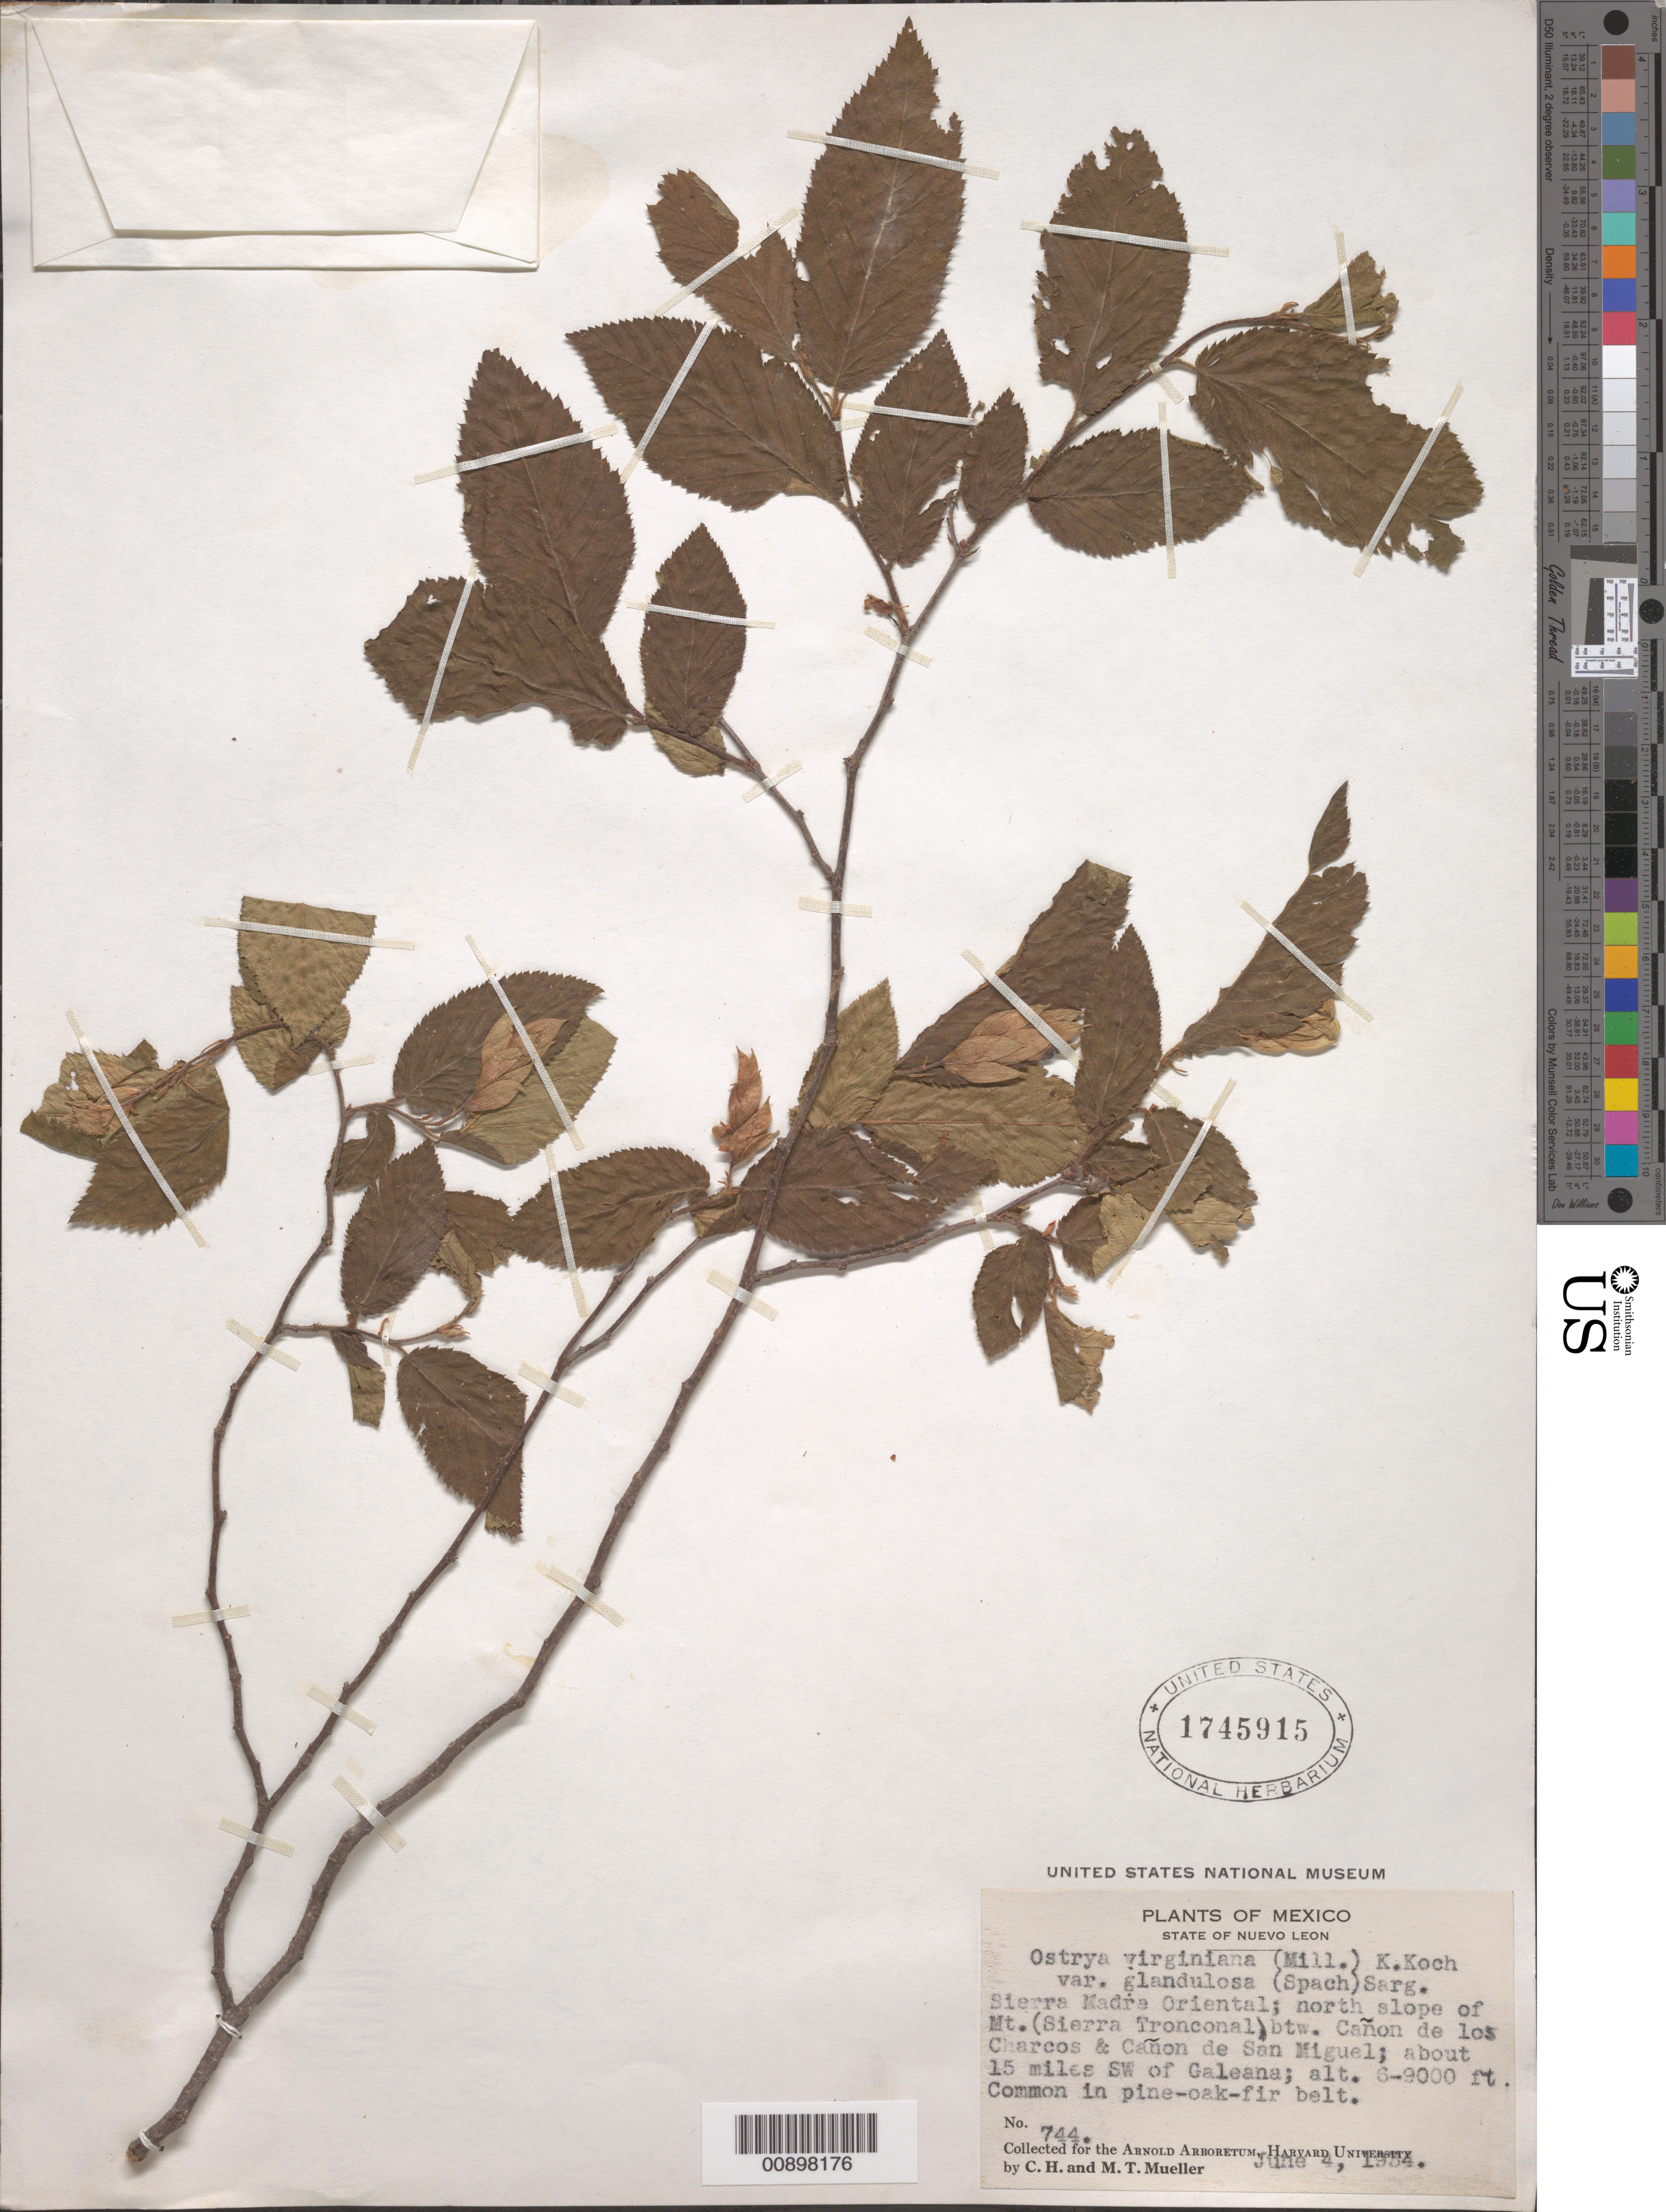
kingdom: Plantae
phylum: Tracheophyta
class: Magnoliopsida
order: Fagales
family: Betulaceae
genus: Ostrya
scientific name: Ostrya virginiana var. glandulosa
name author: (Spach) Sarg.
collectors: C. H. Mueller & M. Mueller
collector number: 744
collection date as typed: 04 Jun 1934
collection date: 1934-06-04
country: Mexico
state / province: Nuevo León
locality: Sierra Madre Oriental; north slope of Mt. (Sierra Tronconal), btw. Cañon de los Charcos & Cañon de San Miguel; about 15 miles SW of Galeana.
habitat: Common in pine-oak-fir belt.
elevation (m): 1829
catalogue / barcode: US 1745915